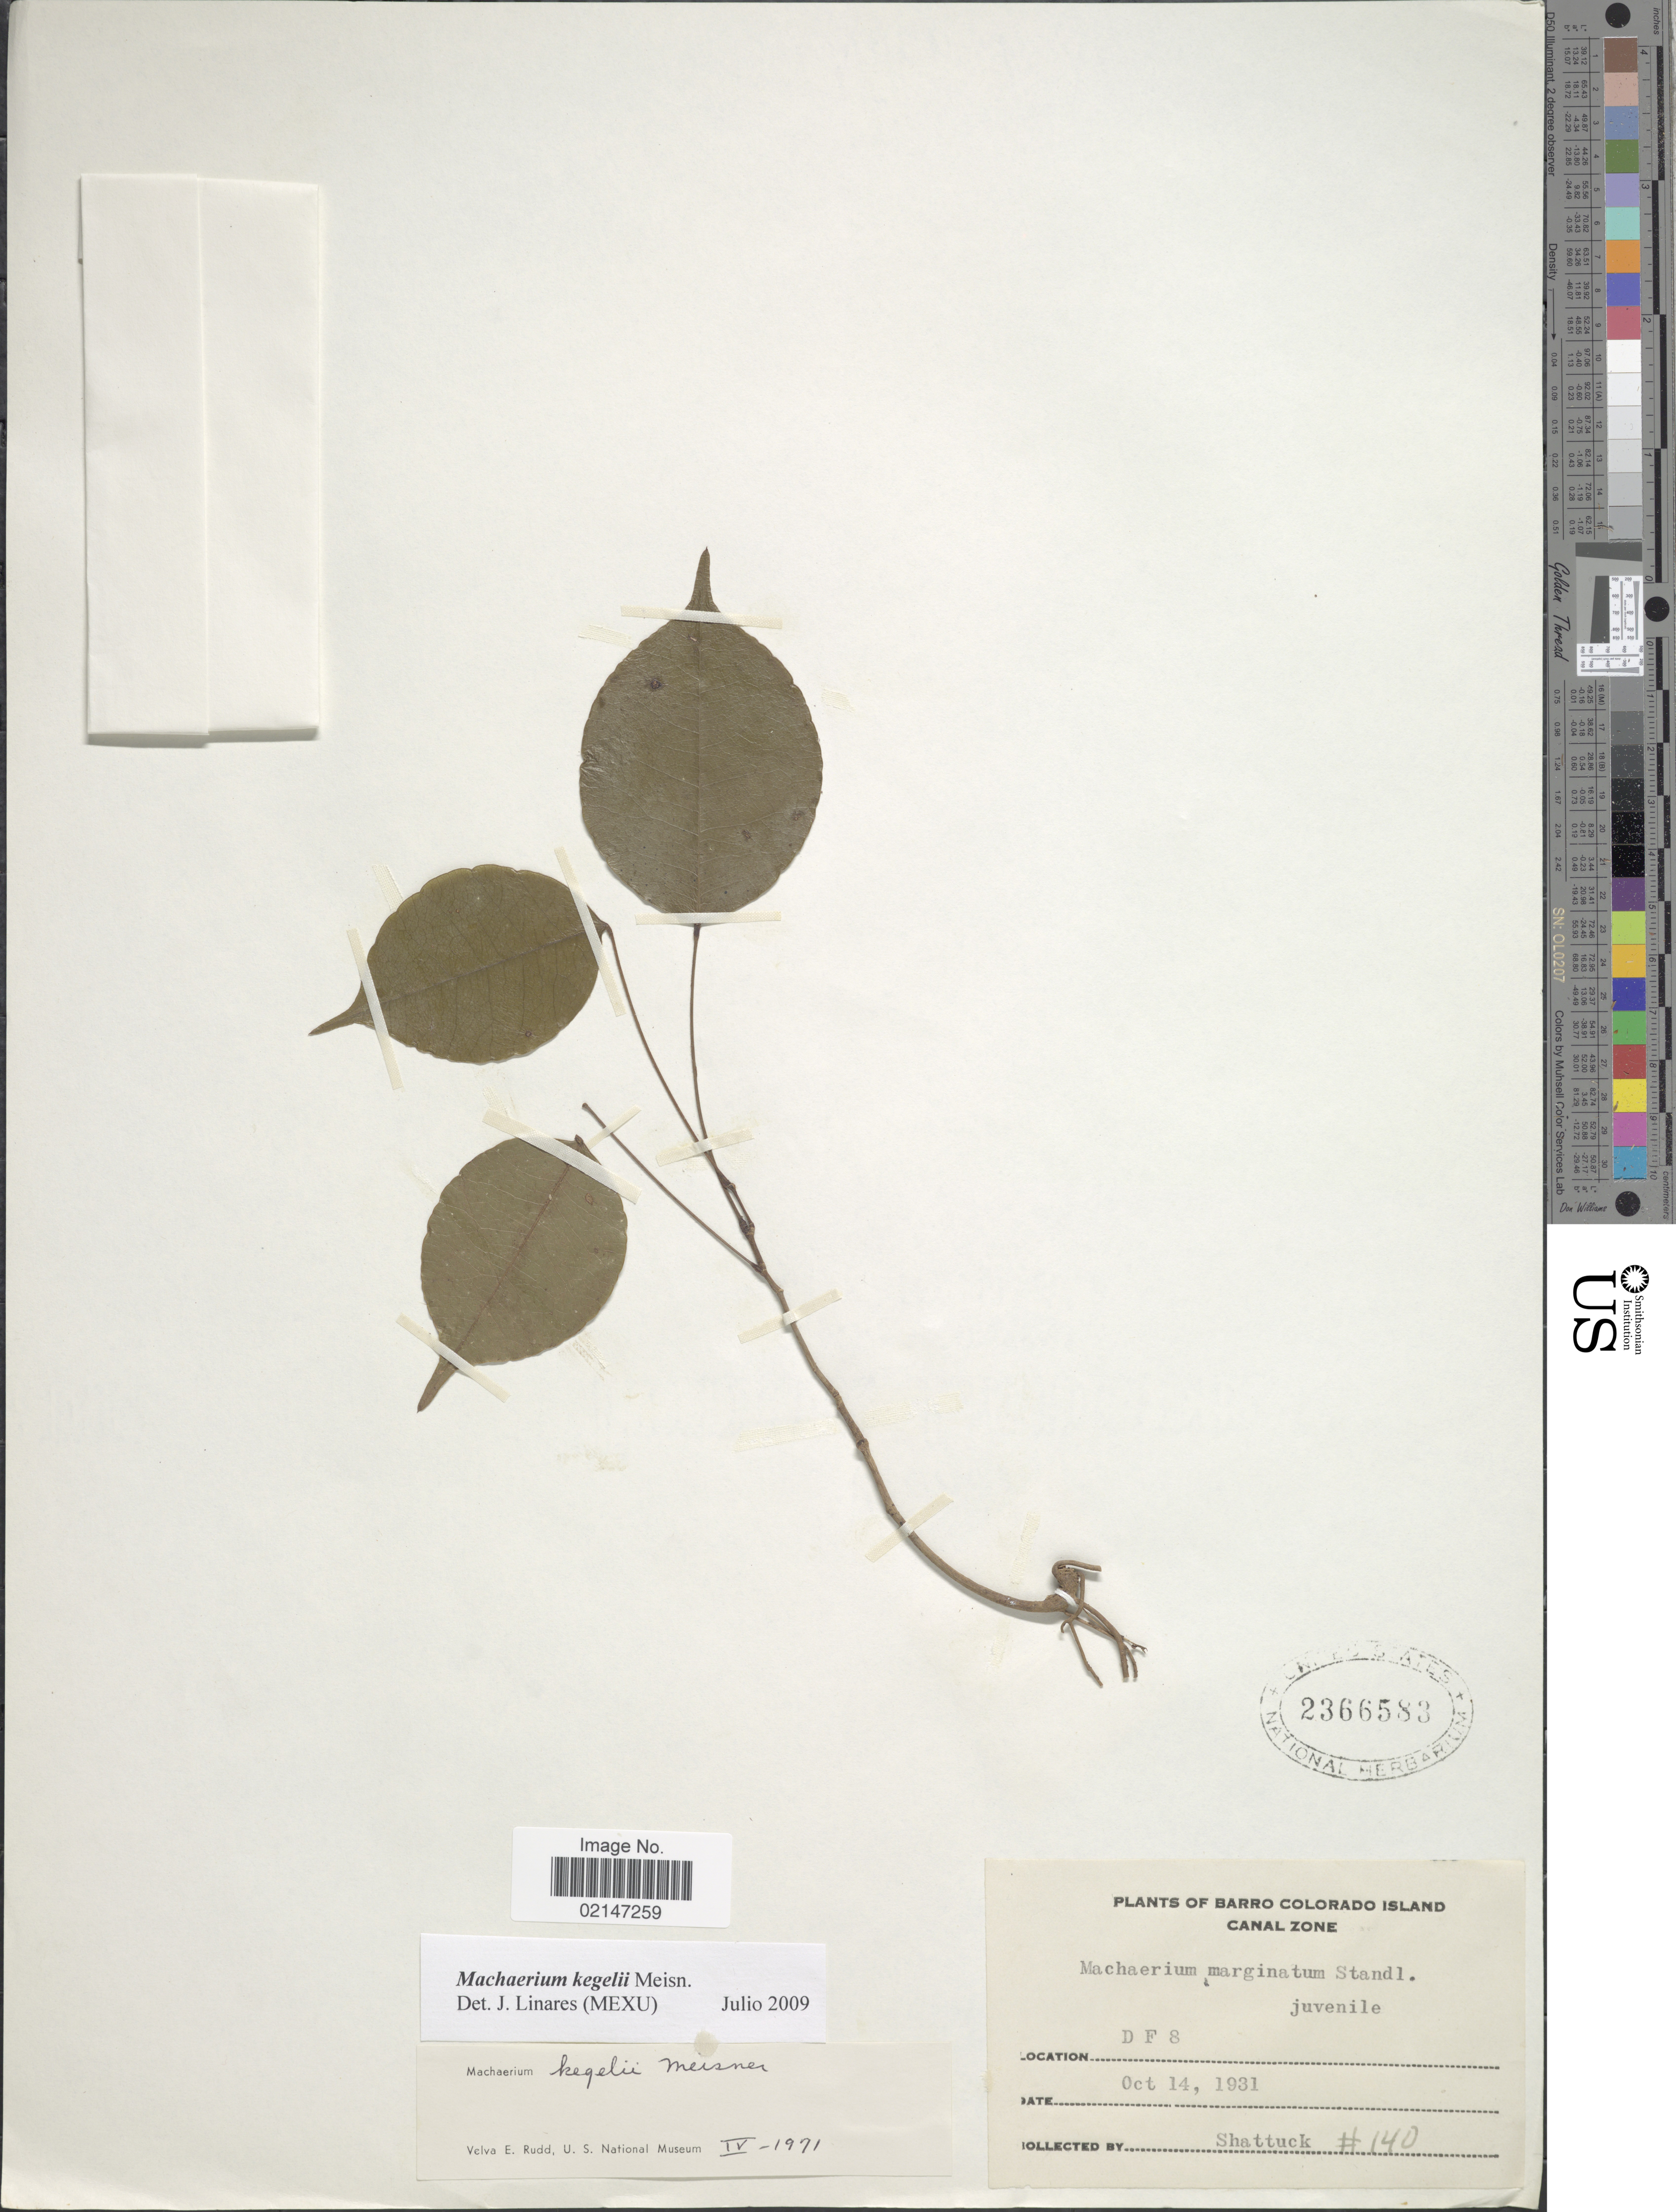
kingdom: Plantae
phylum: Tracheophyta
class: Magnoliopsida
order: Fabales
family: Fabaceae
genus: Machaerium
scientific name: Machaerium kegelii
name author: Meisn.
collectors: Shattuck, --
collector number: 140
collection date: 1931-10-14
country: Panama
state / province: Panamá Oeste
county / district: Canal Zone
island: Barro Colorado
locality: Barro Colorado Island, Canal Zone, D F 8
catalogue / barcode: US 2366583